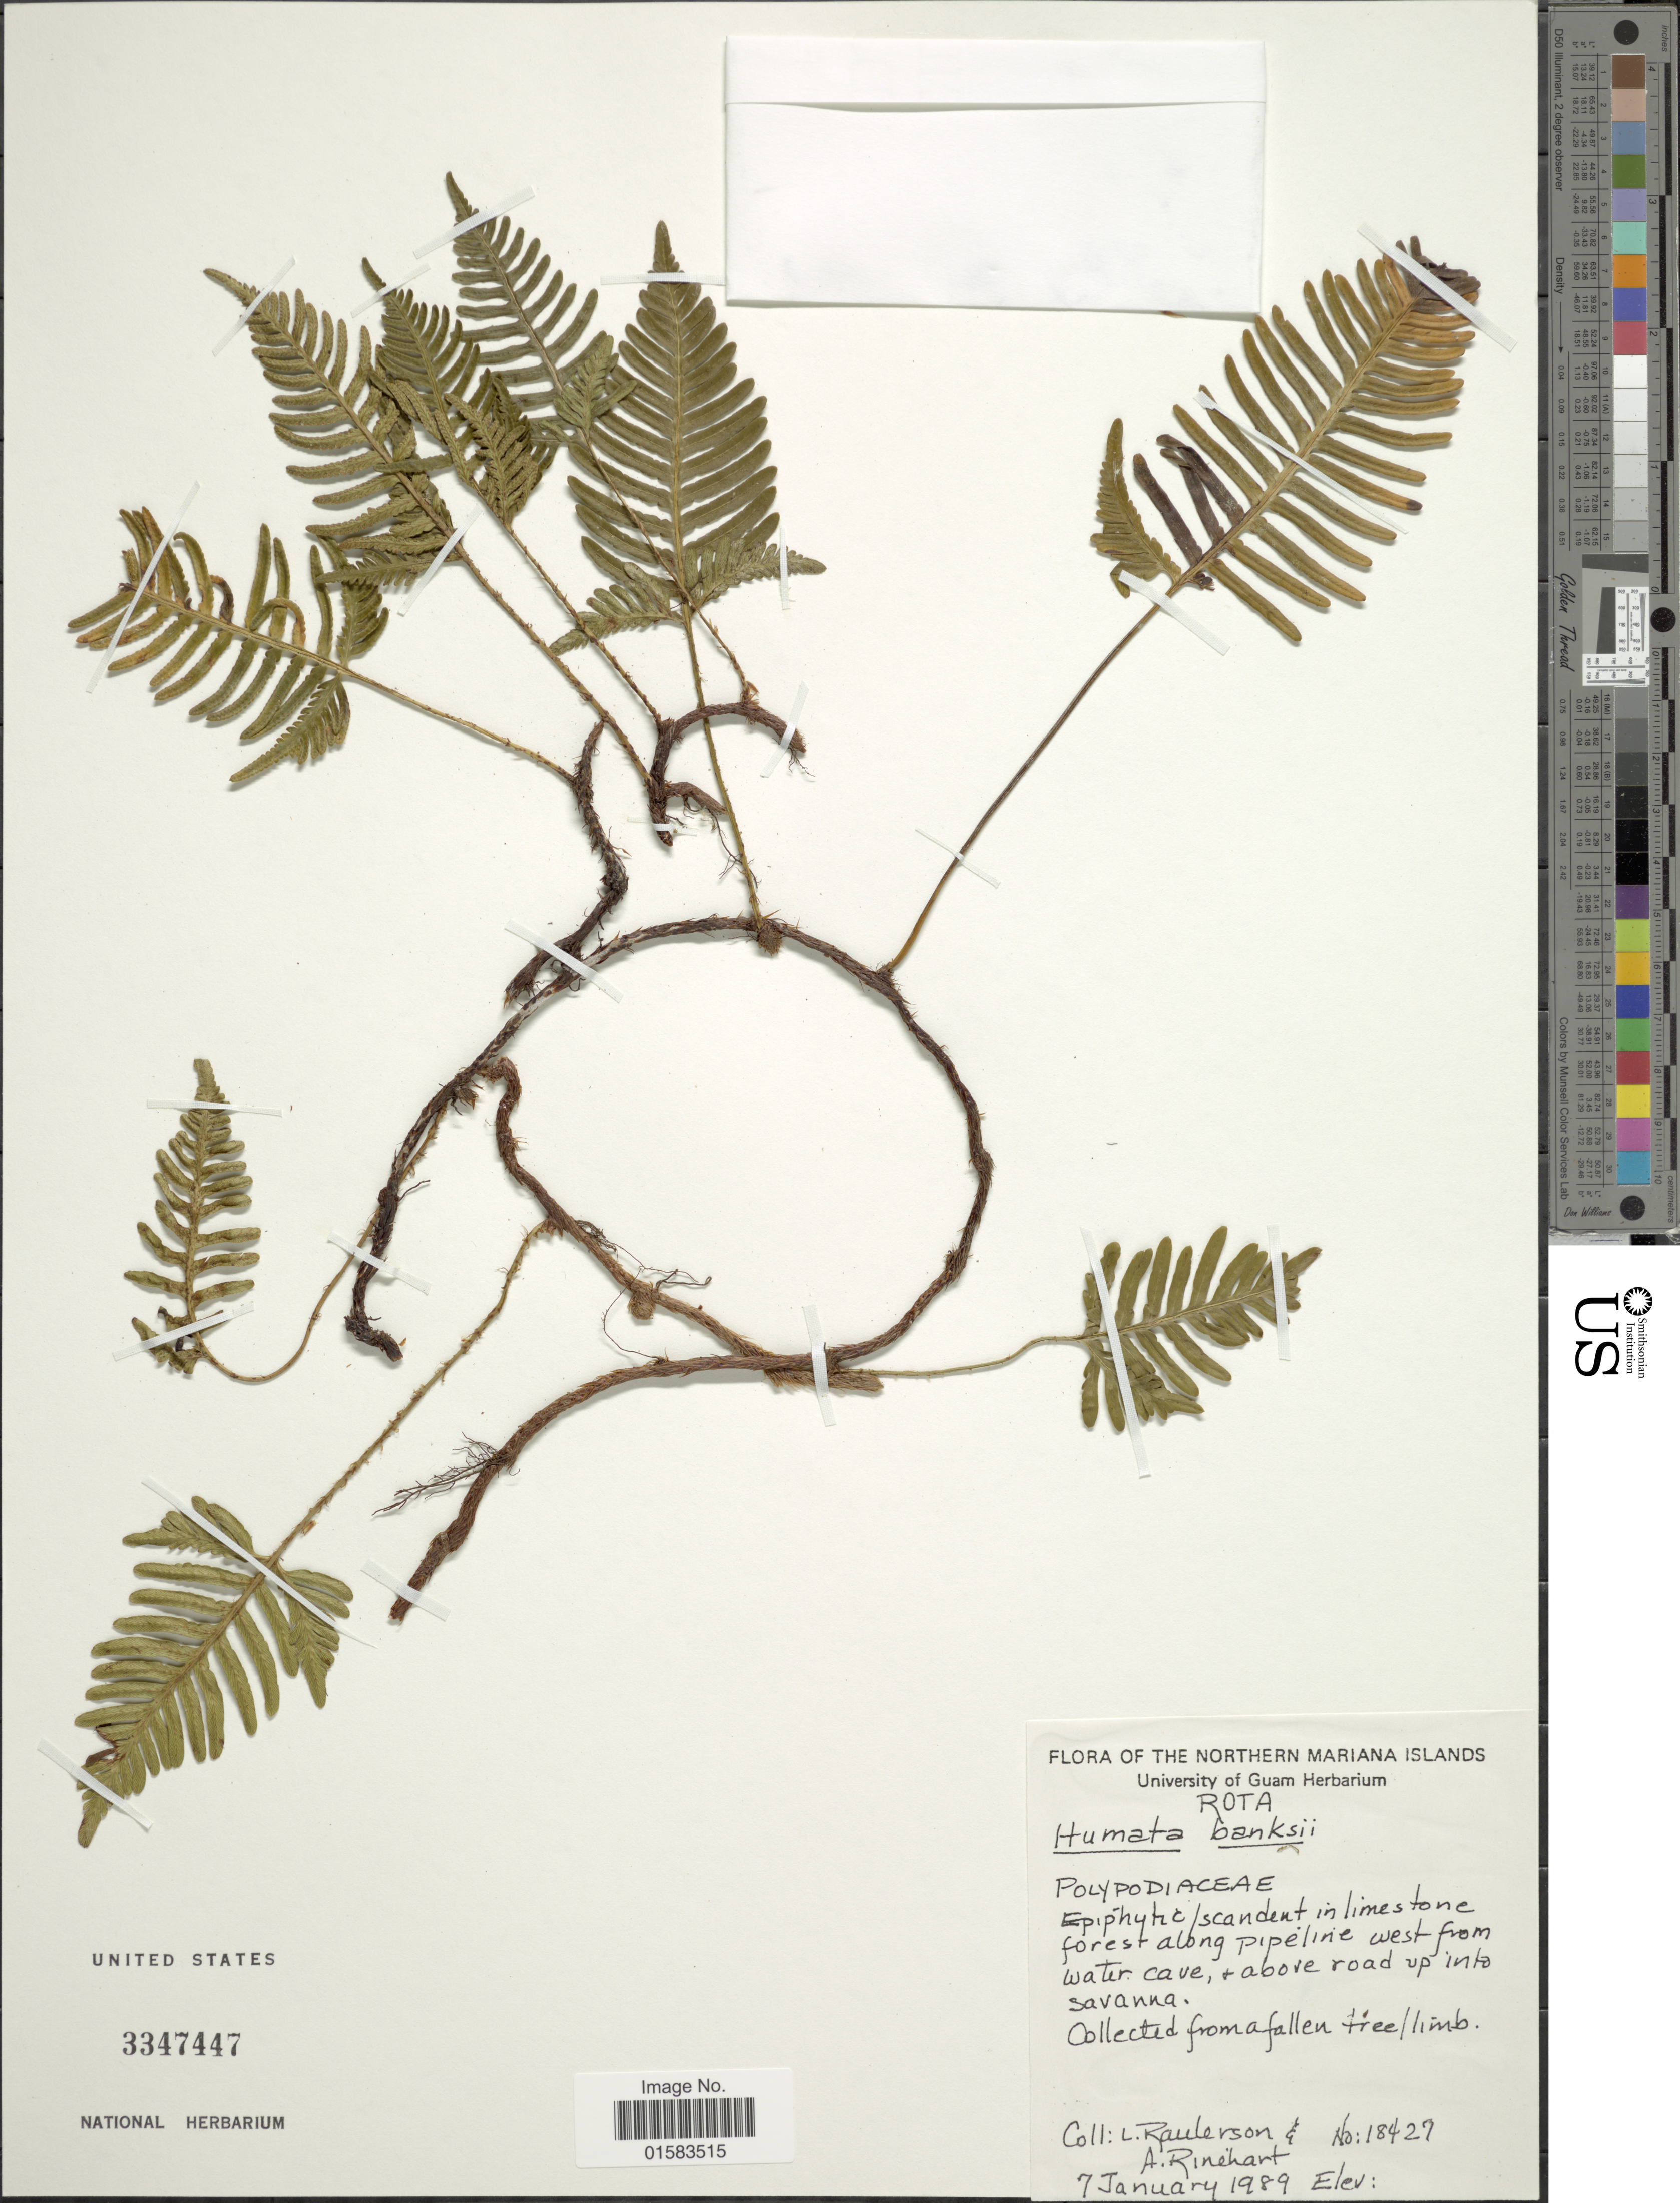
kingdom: Plantae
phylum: Tracheophyta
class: Polypodiopsida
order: Polypodiales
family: Davalliaceae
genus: Davallia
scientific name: Davallia pectinata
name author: Sm.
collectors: L. Raulerson & A. Rinehart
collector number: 18427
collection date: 1989-11-07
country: Northern Mariana Islands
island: Rota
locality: Rota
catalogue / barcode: US 3347447